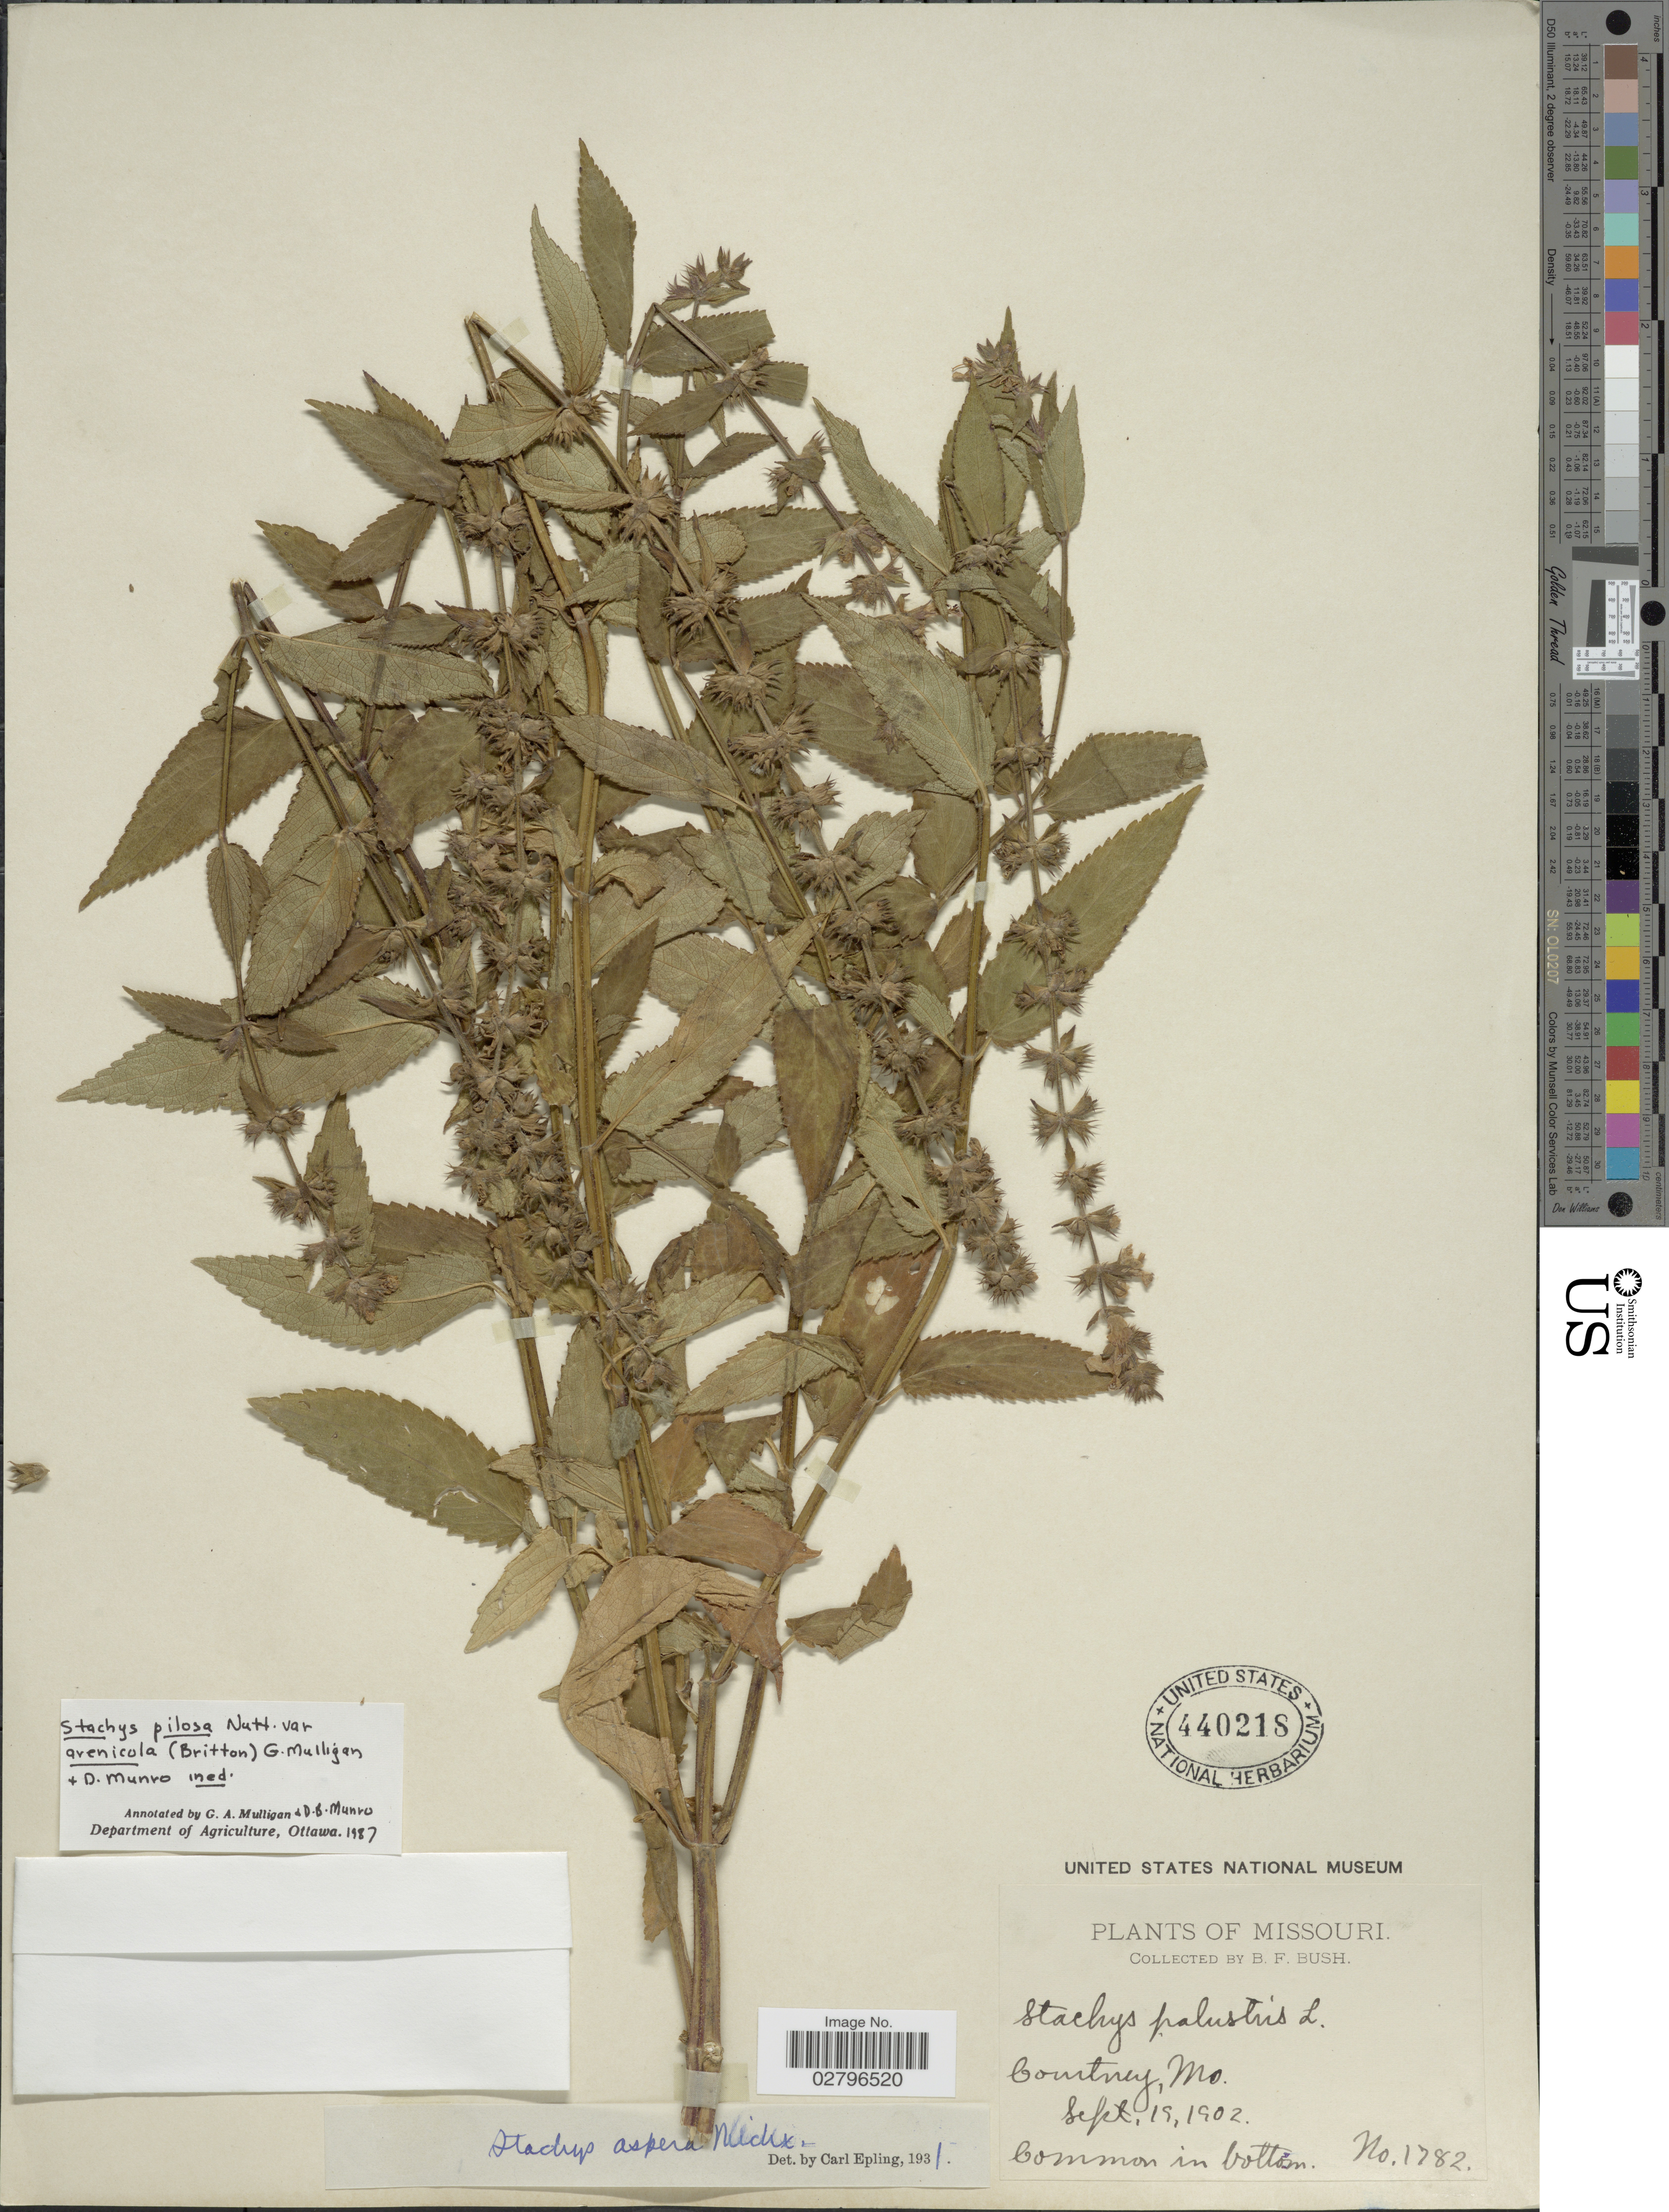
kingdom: Plantae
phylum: Tracheophyta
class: Magnoliopsida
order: Lamiales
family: Lamiaceae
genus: Stachys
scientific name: Stachys palustris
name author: L.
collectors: B. F. Bush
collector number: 1782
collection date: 1902-09-19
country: United States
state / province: Missouri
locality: Courtney.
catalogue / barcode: US 440218